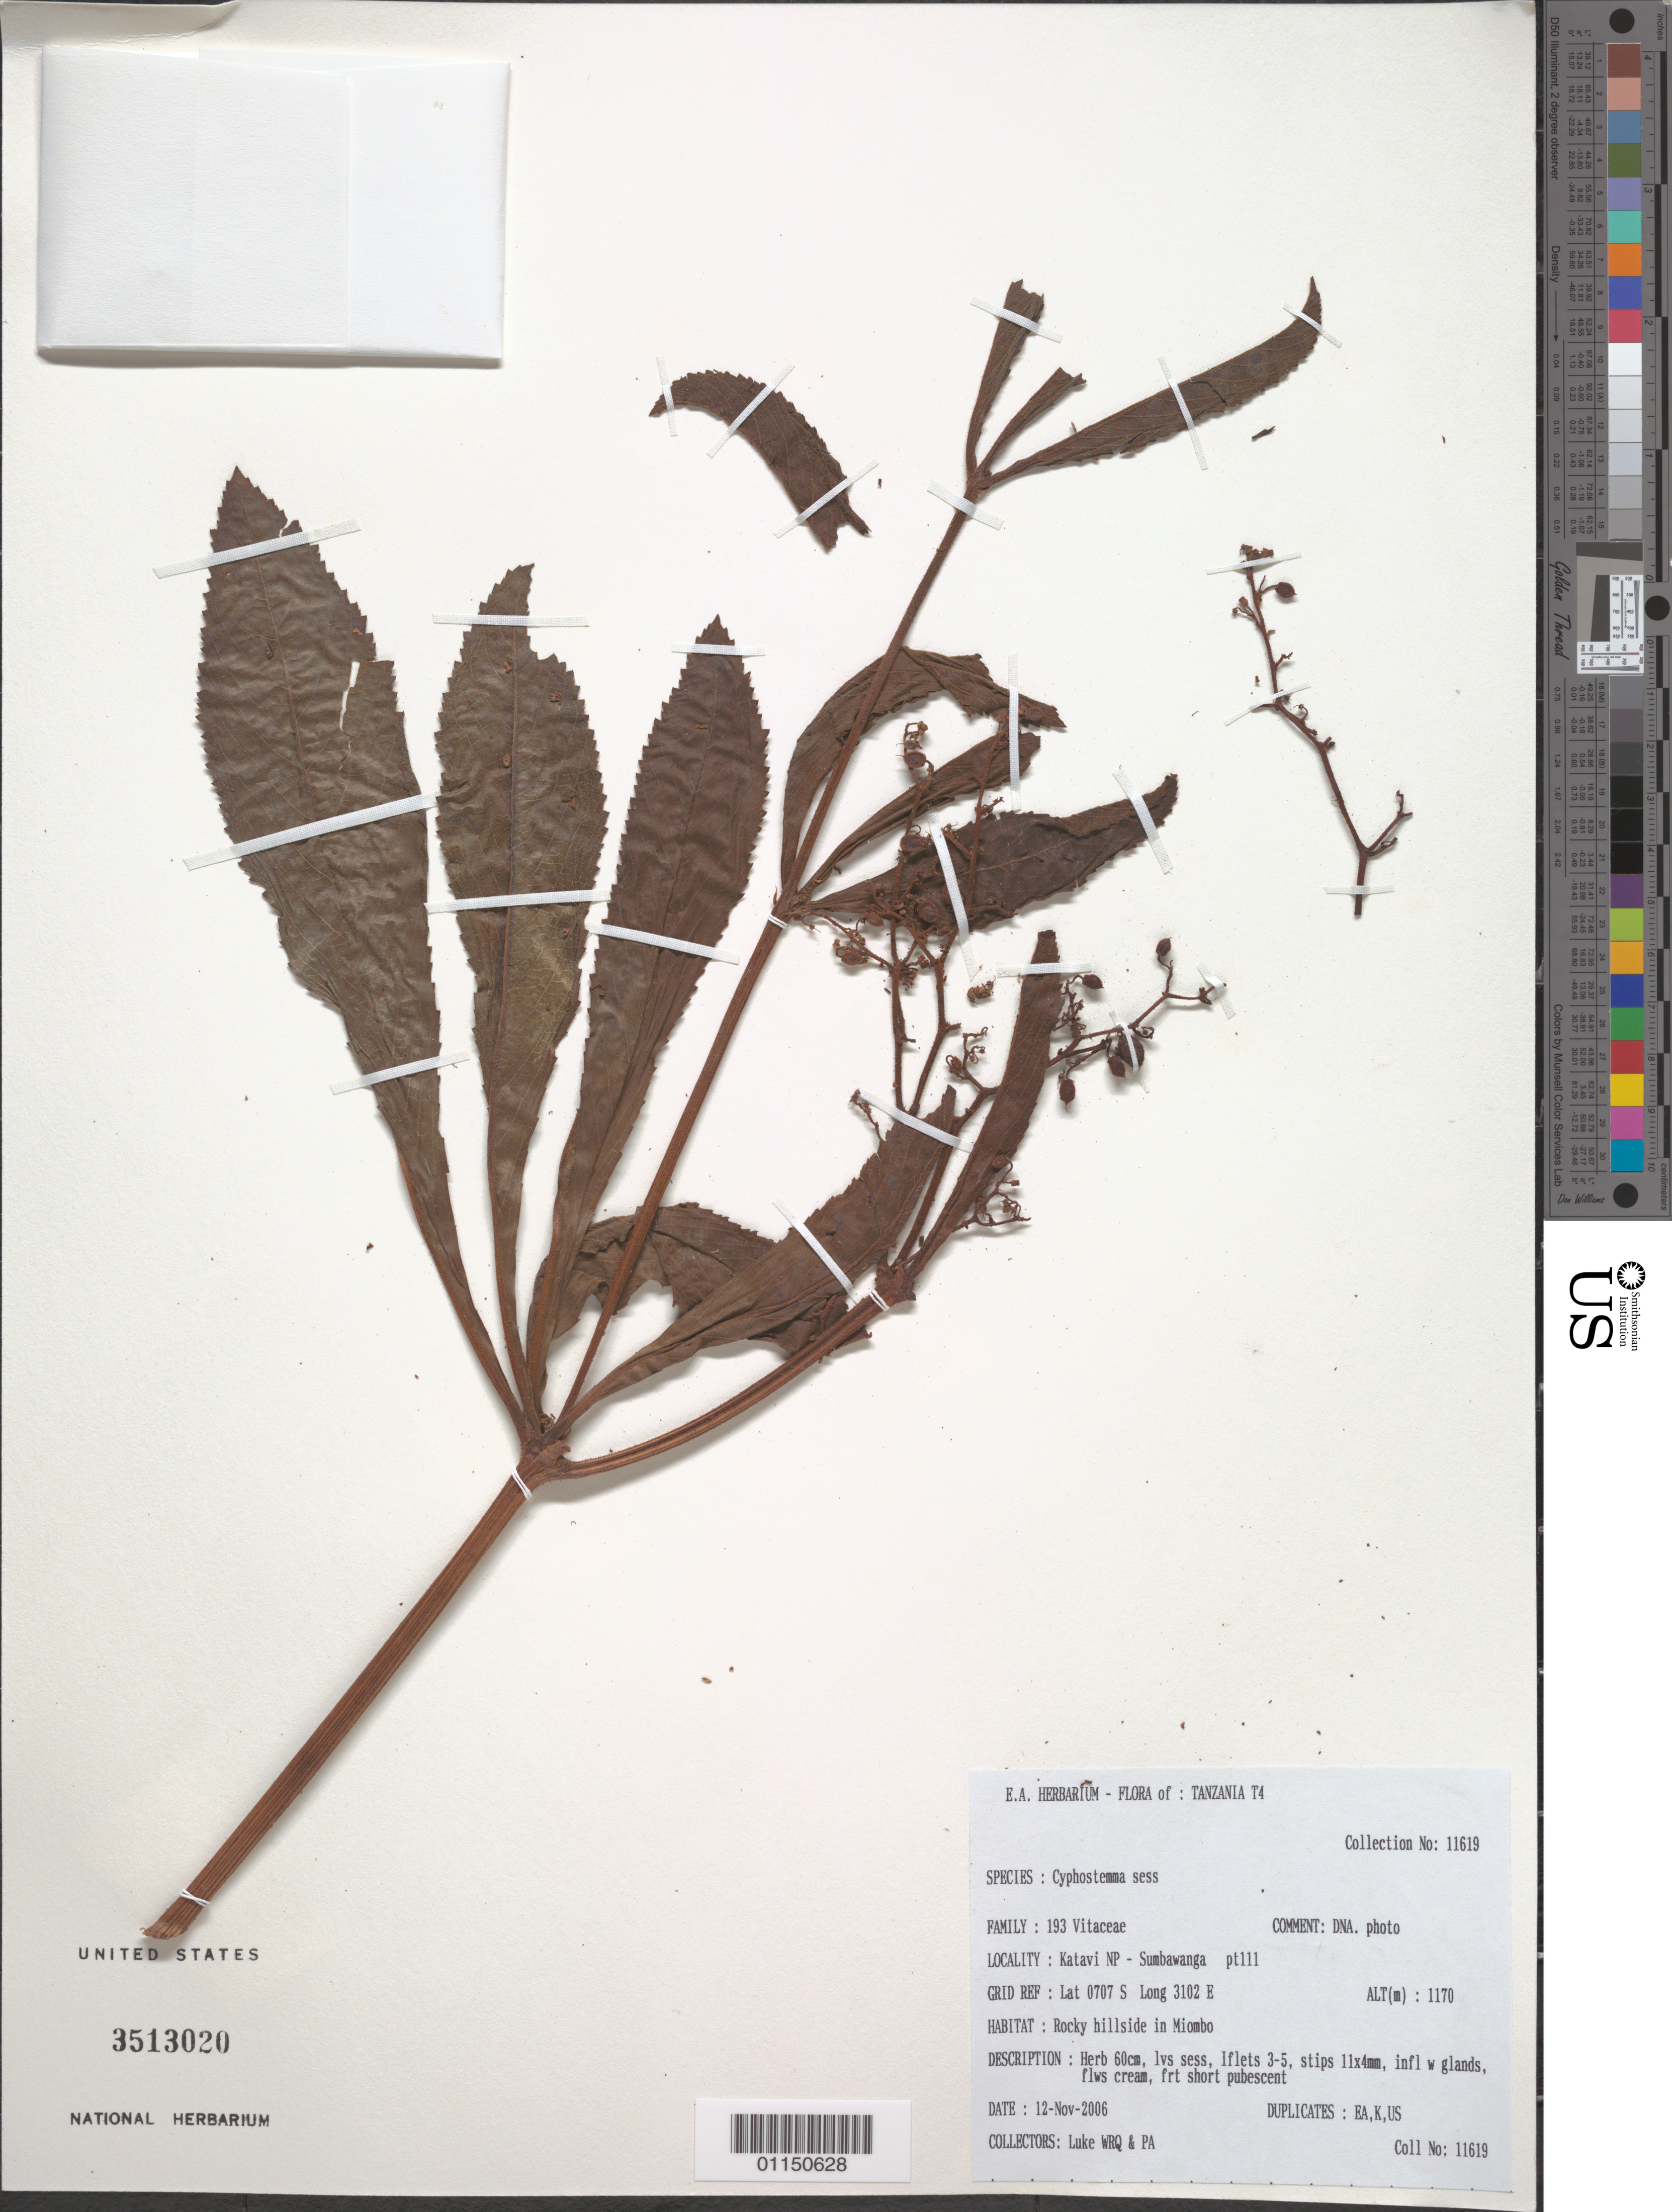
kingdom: Plantae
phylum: Tracheophyta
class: Magnoliopsida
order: Vitales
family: Vitaceae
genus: Cyphostemma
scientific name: Cyphostemma sp.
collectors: Q. Luke & P. Luke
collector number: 11619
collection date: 2006-11-12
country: Tanzania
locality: Katavi NP - Sumbawanga. Pt111.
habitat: Rocky hillside in Miombo. Herb.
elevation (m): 1170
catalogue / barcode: US 3513020